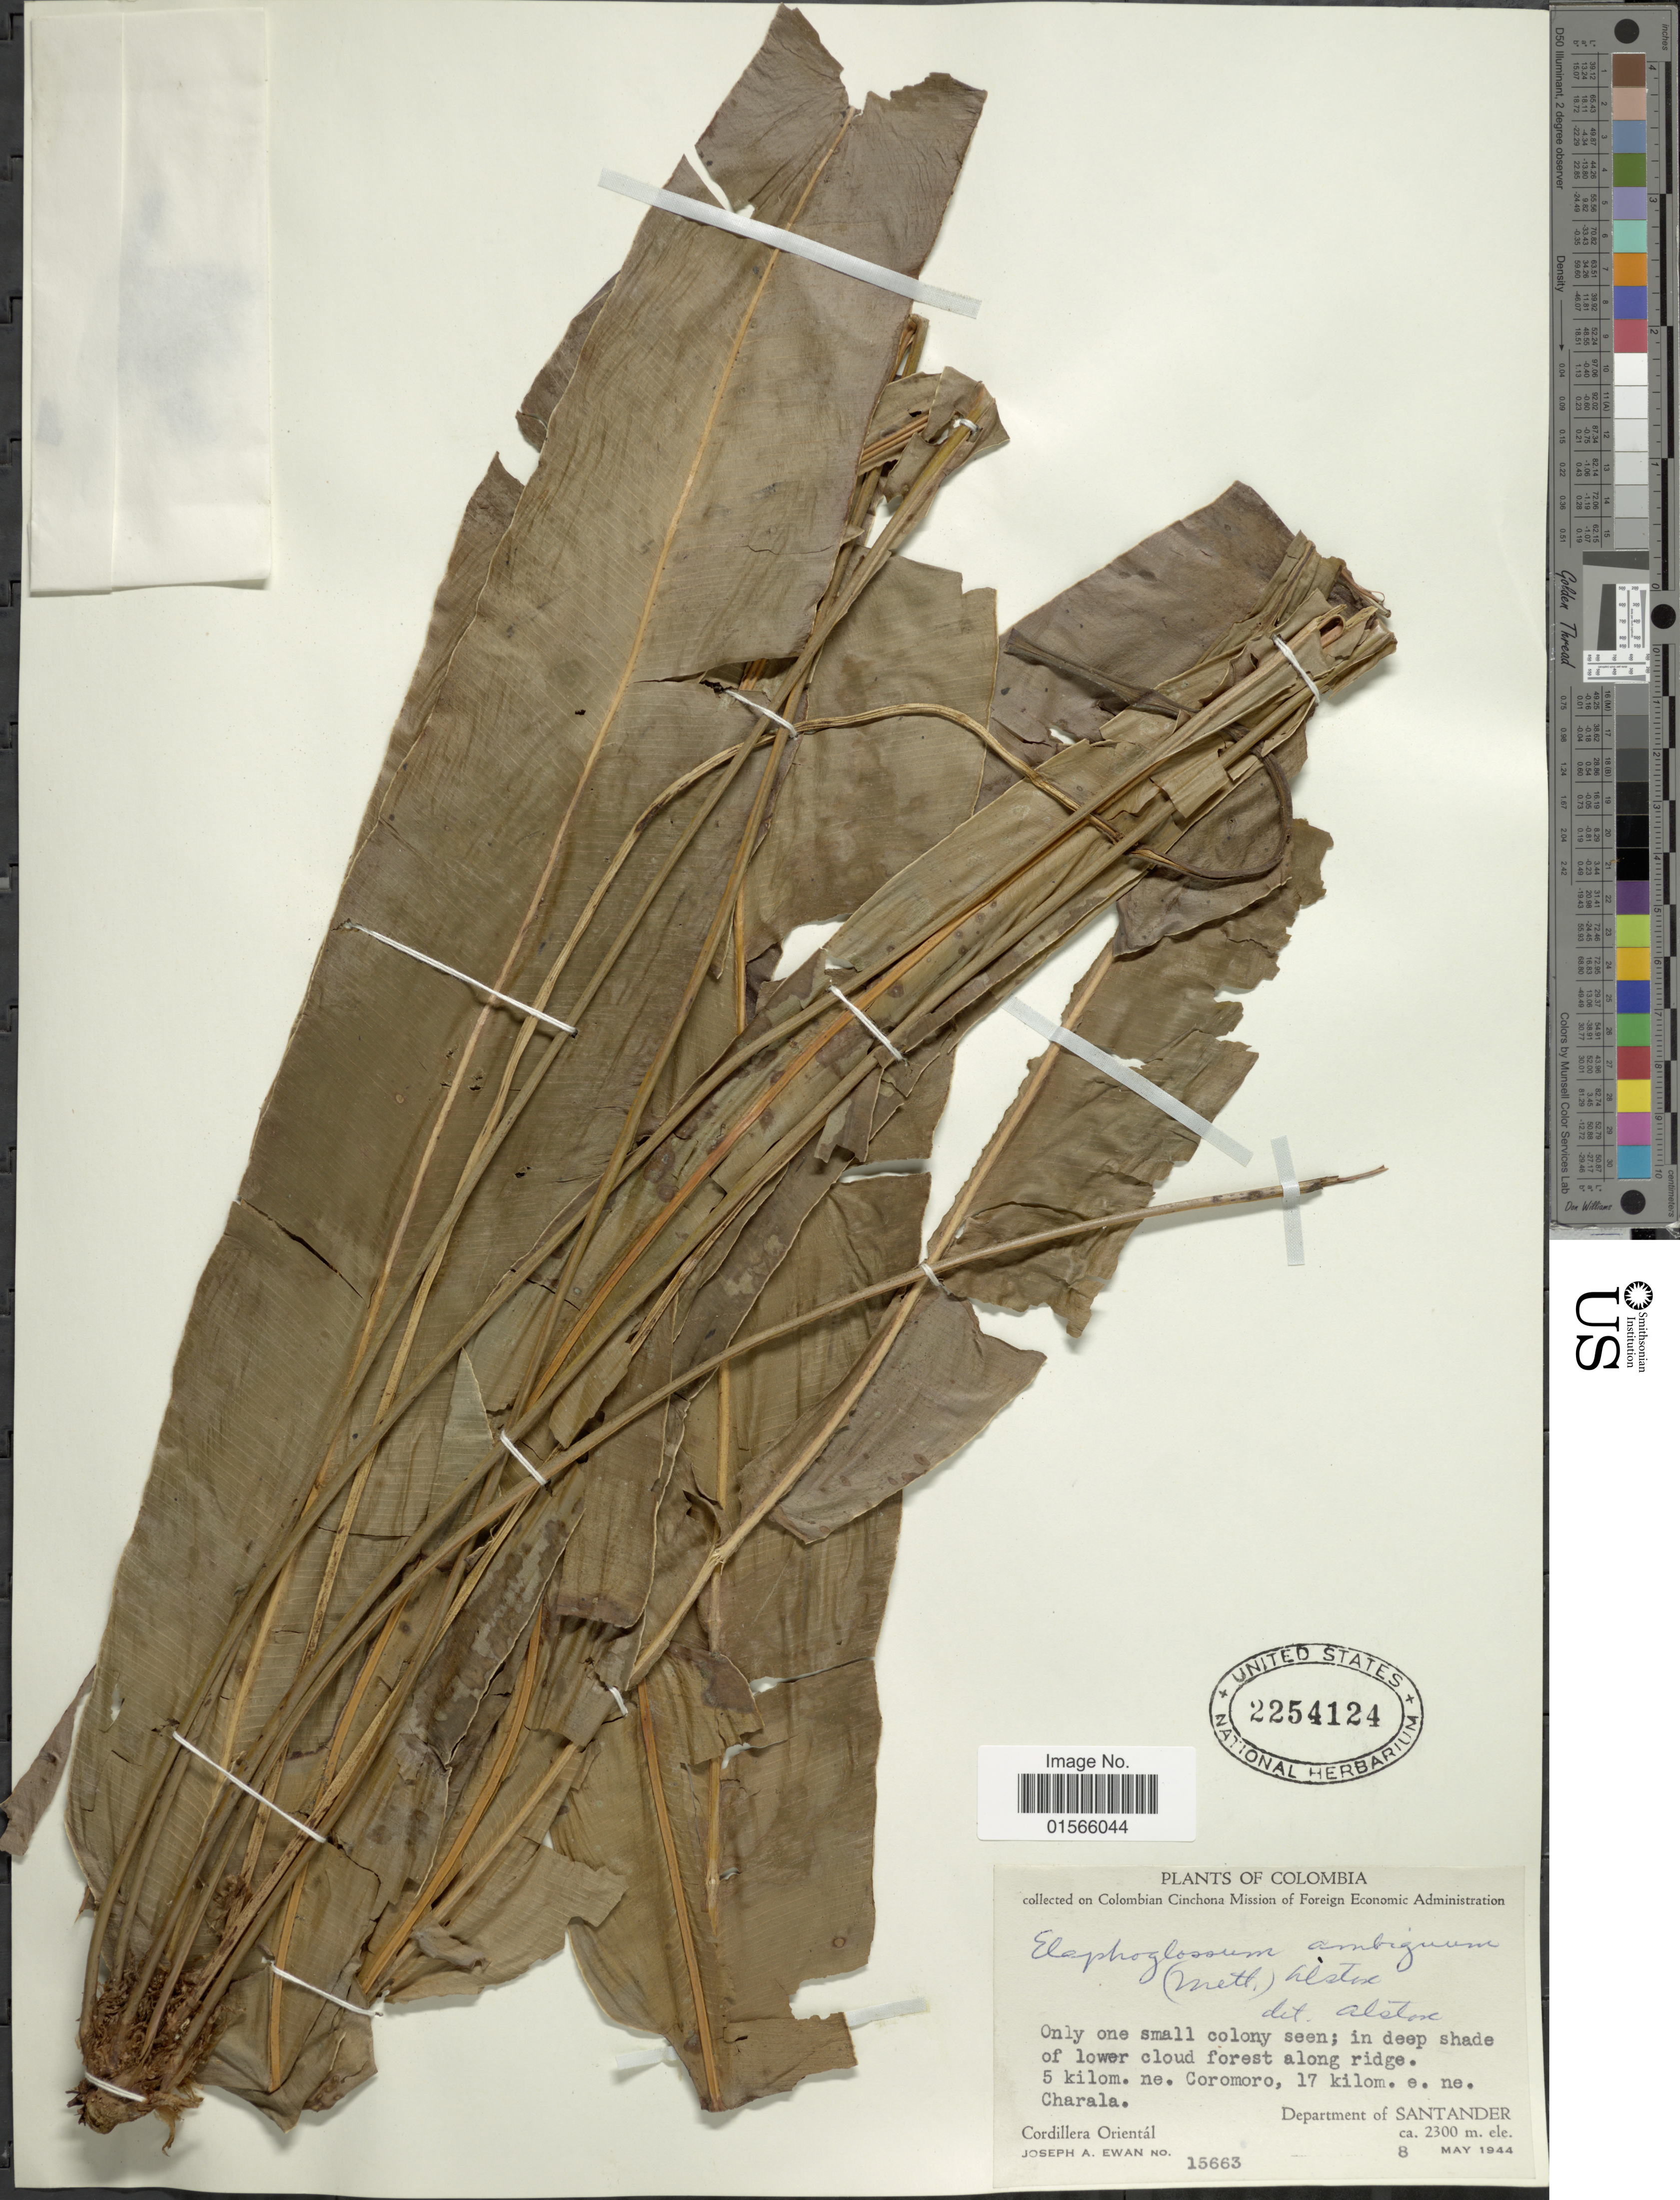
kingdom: Plantae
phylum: Tracheophyta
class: Polypodiopsida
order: Polypodiales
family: Dryopteridaceae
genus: Elaphoglossum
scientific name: Elaphoglossum ambiguum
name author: (Mett. ex Christ) Alston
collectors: J. A. Ewan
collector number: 15663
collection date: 1944-05-08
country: Colombia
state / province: Santander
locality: In deep shade of lower cloud forest along ridge. 5 kilom. ne. Coromoro, 17 kilom. e. ne. Charal, Departamente of Santander, Cordillera Orientál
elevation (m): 2300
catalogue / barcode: US 2254124